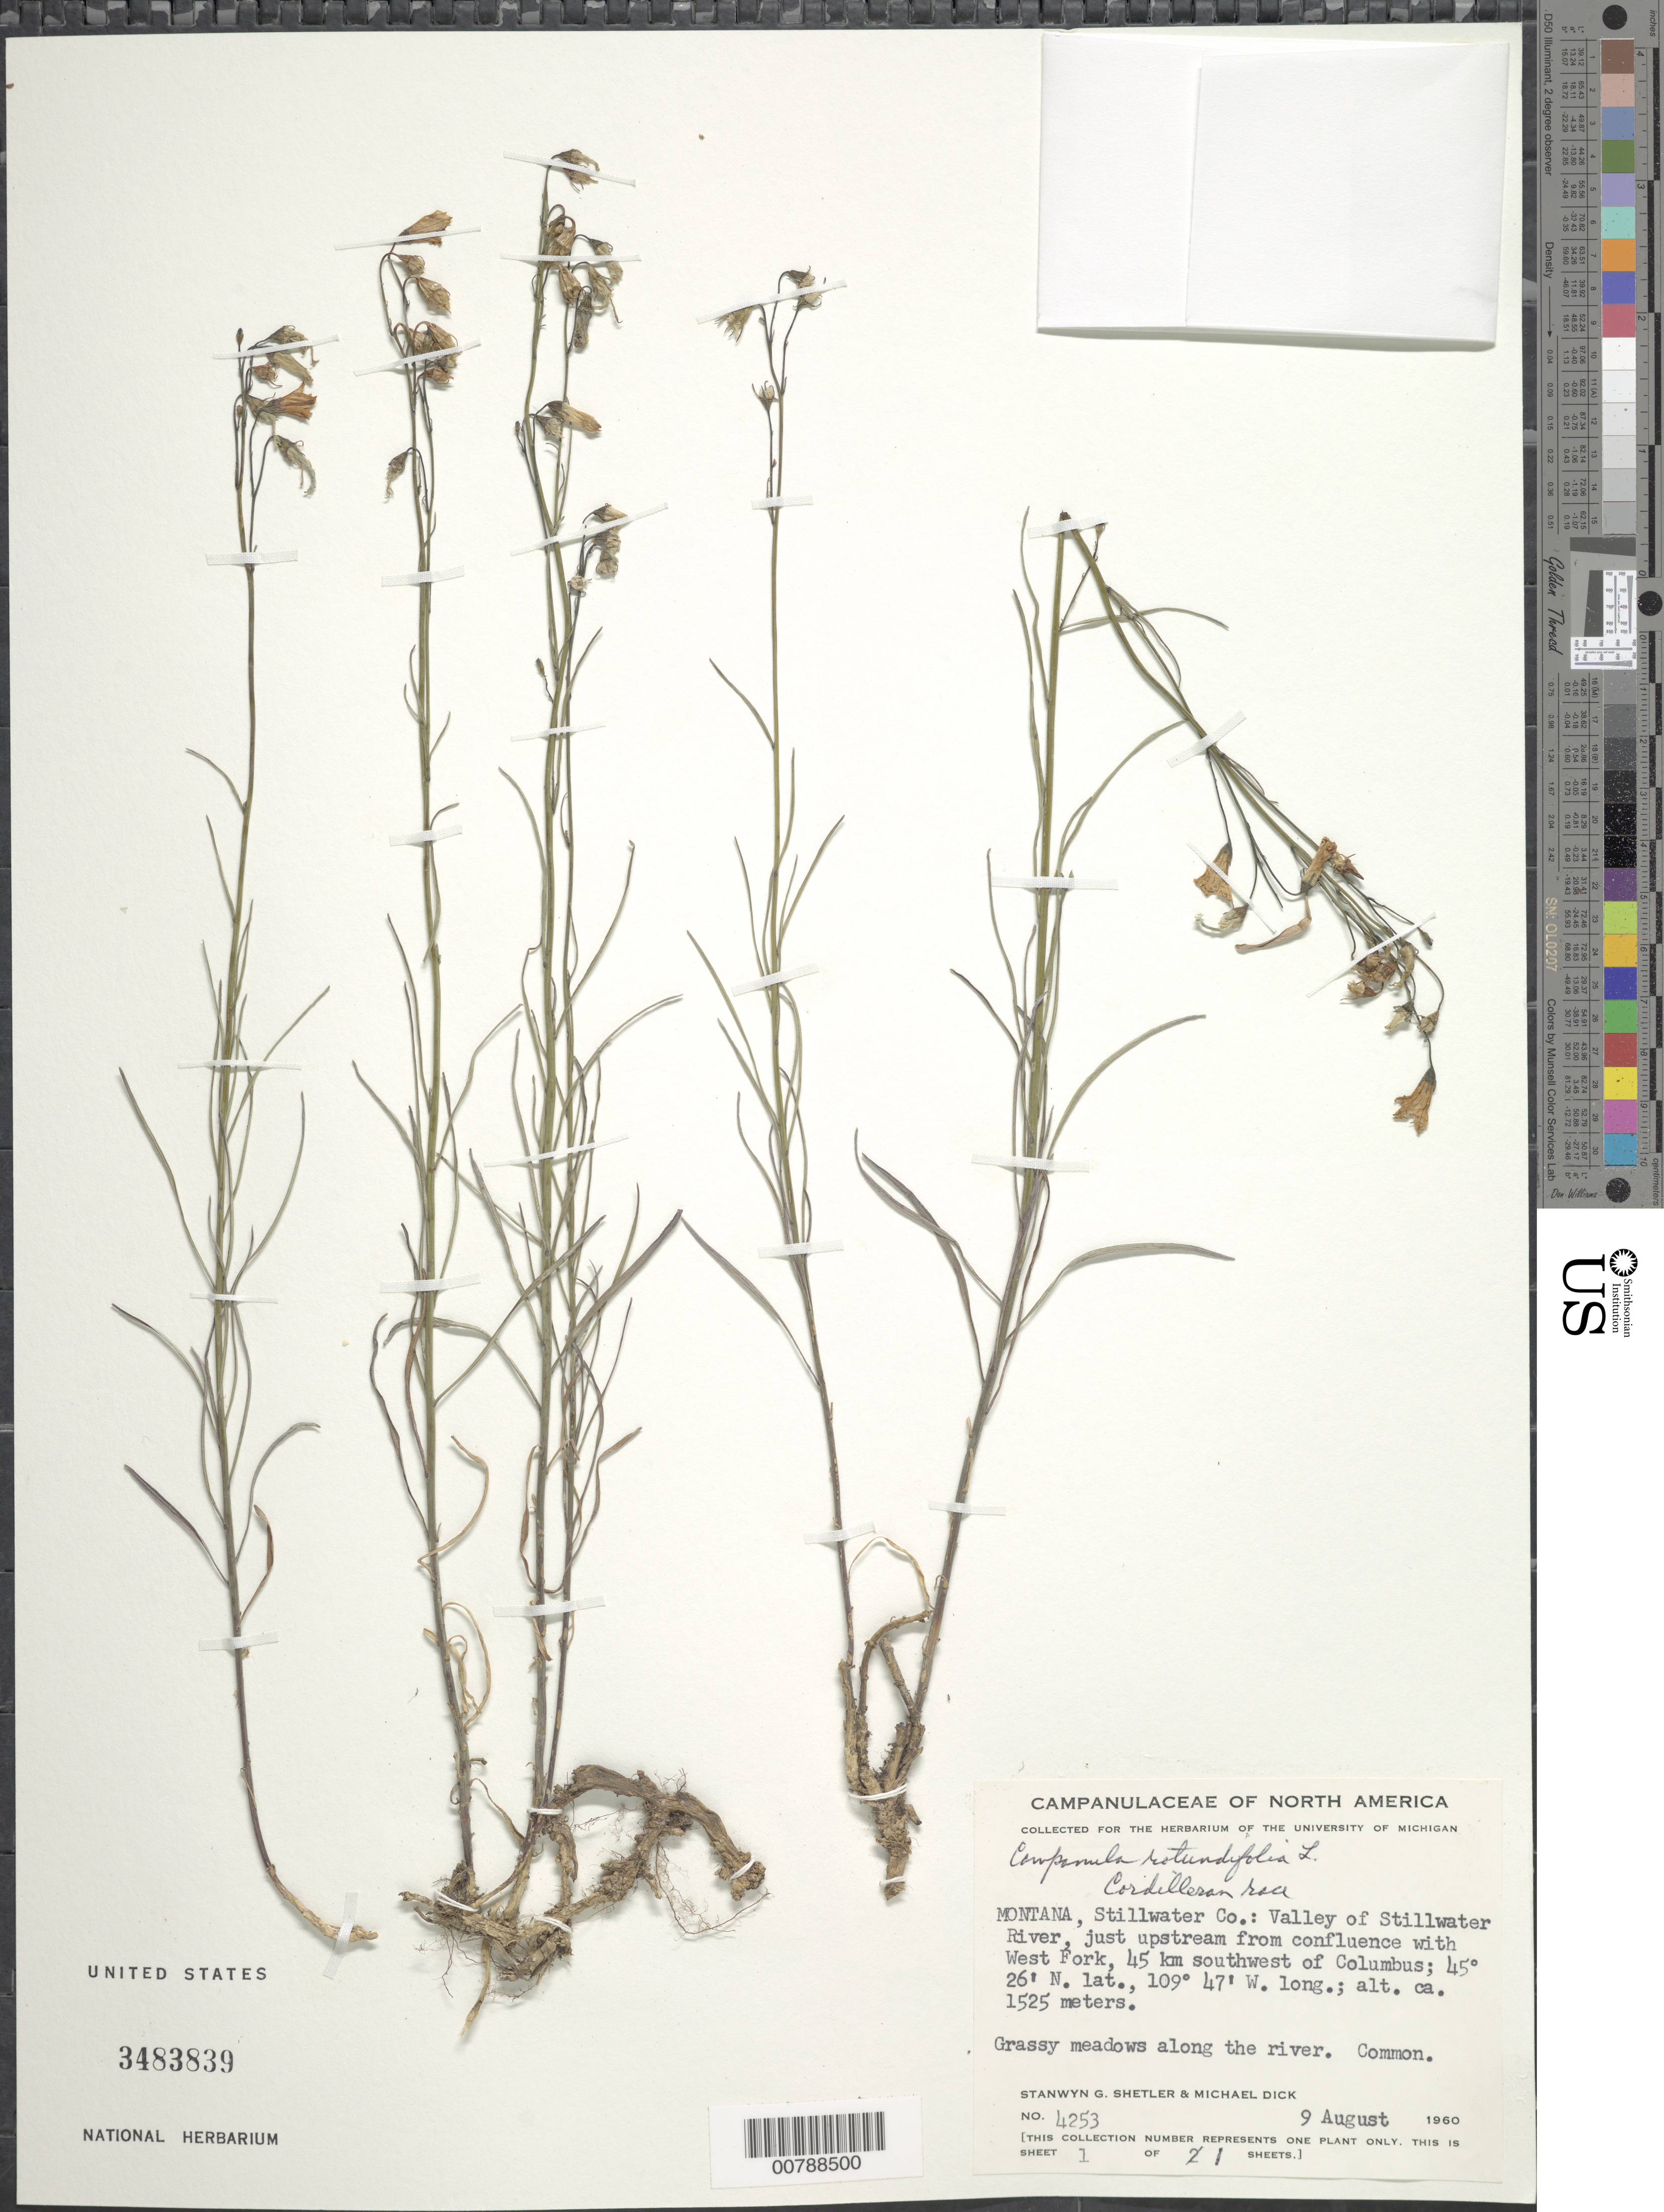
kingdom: Plantae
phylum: Tracheophyta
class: Magnoliopsida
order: Asterales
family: Campanulaceae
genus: Campanula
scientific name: Campanula rotundifolia L. Cordilleran race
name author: L.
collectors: S. Shetler & M. Dick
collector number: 4253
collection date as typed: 9 August 1960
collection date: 1960-08-09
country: United States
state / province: Montana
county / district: Stillwater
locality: Valley of Stillwater River, just upstream from confluence with West Fork, 45 km southwest of Columbus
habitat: Grassy meadows along the river.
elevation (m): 1525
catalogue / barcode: US 3483839